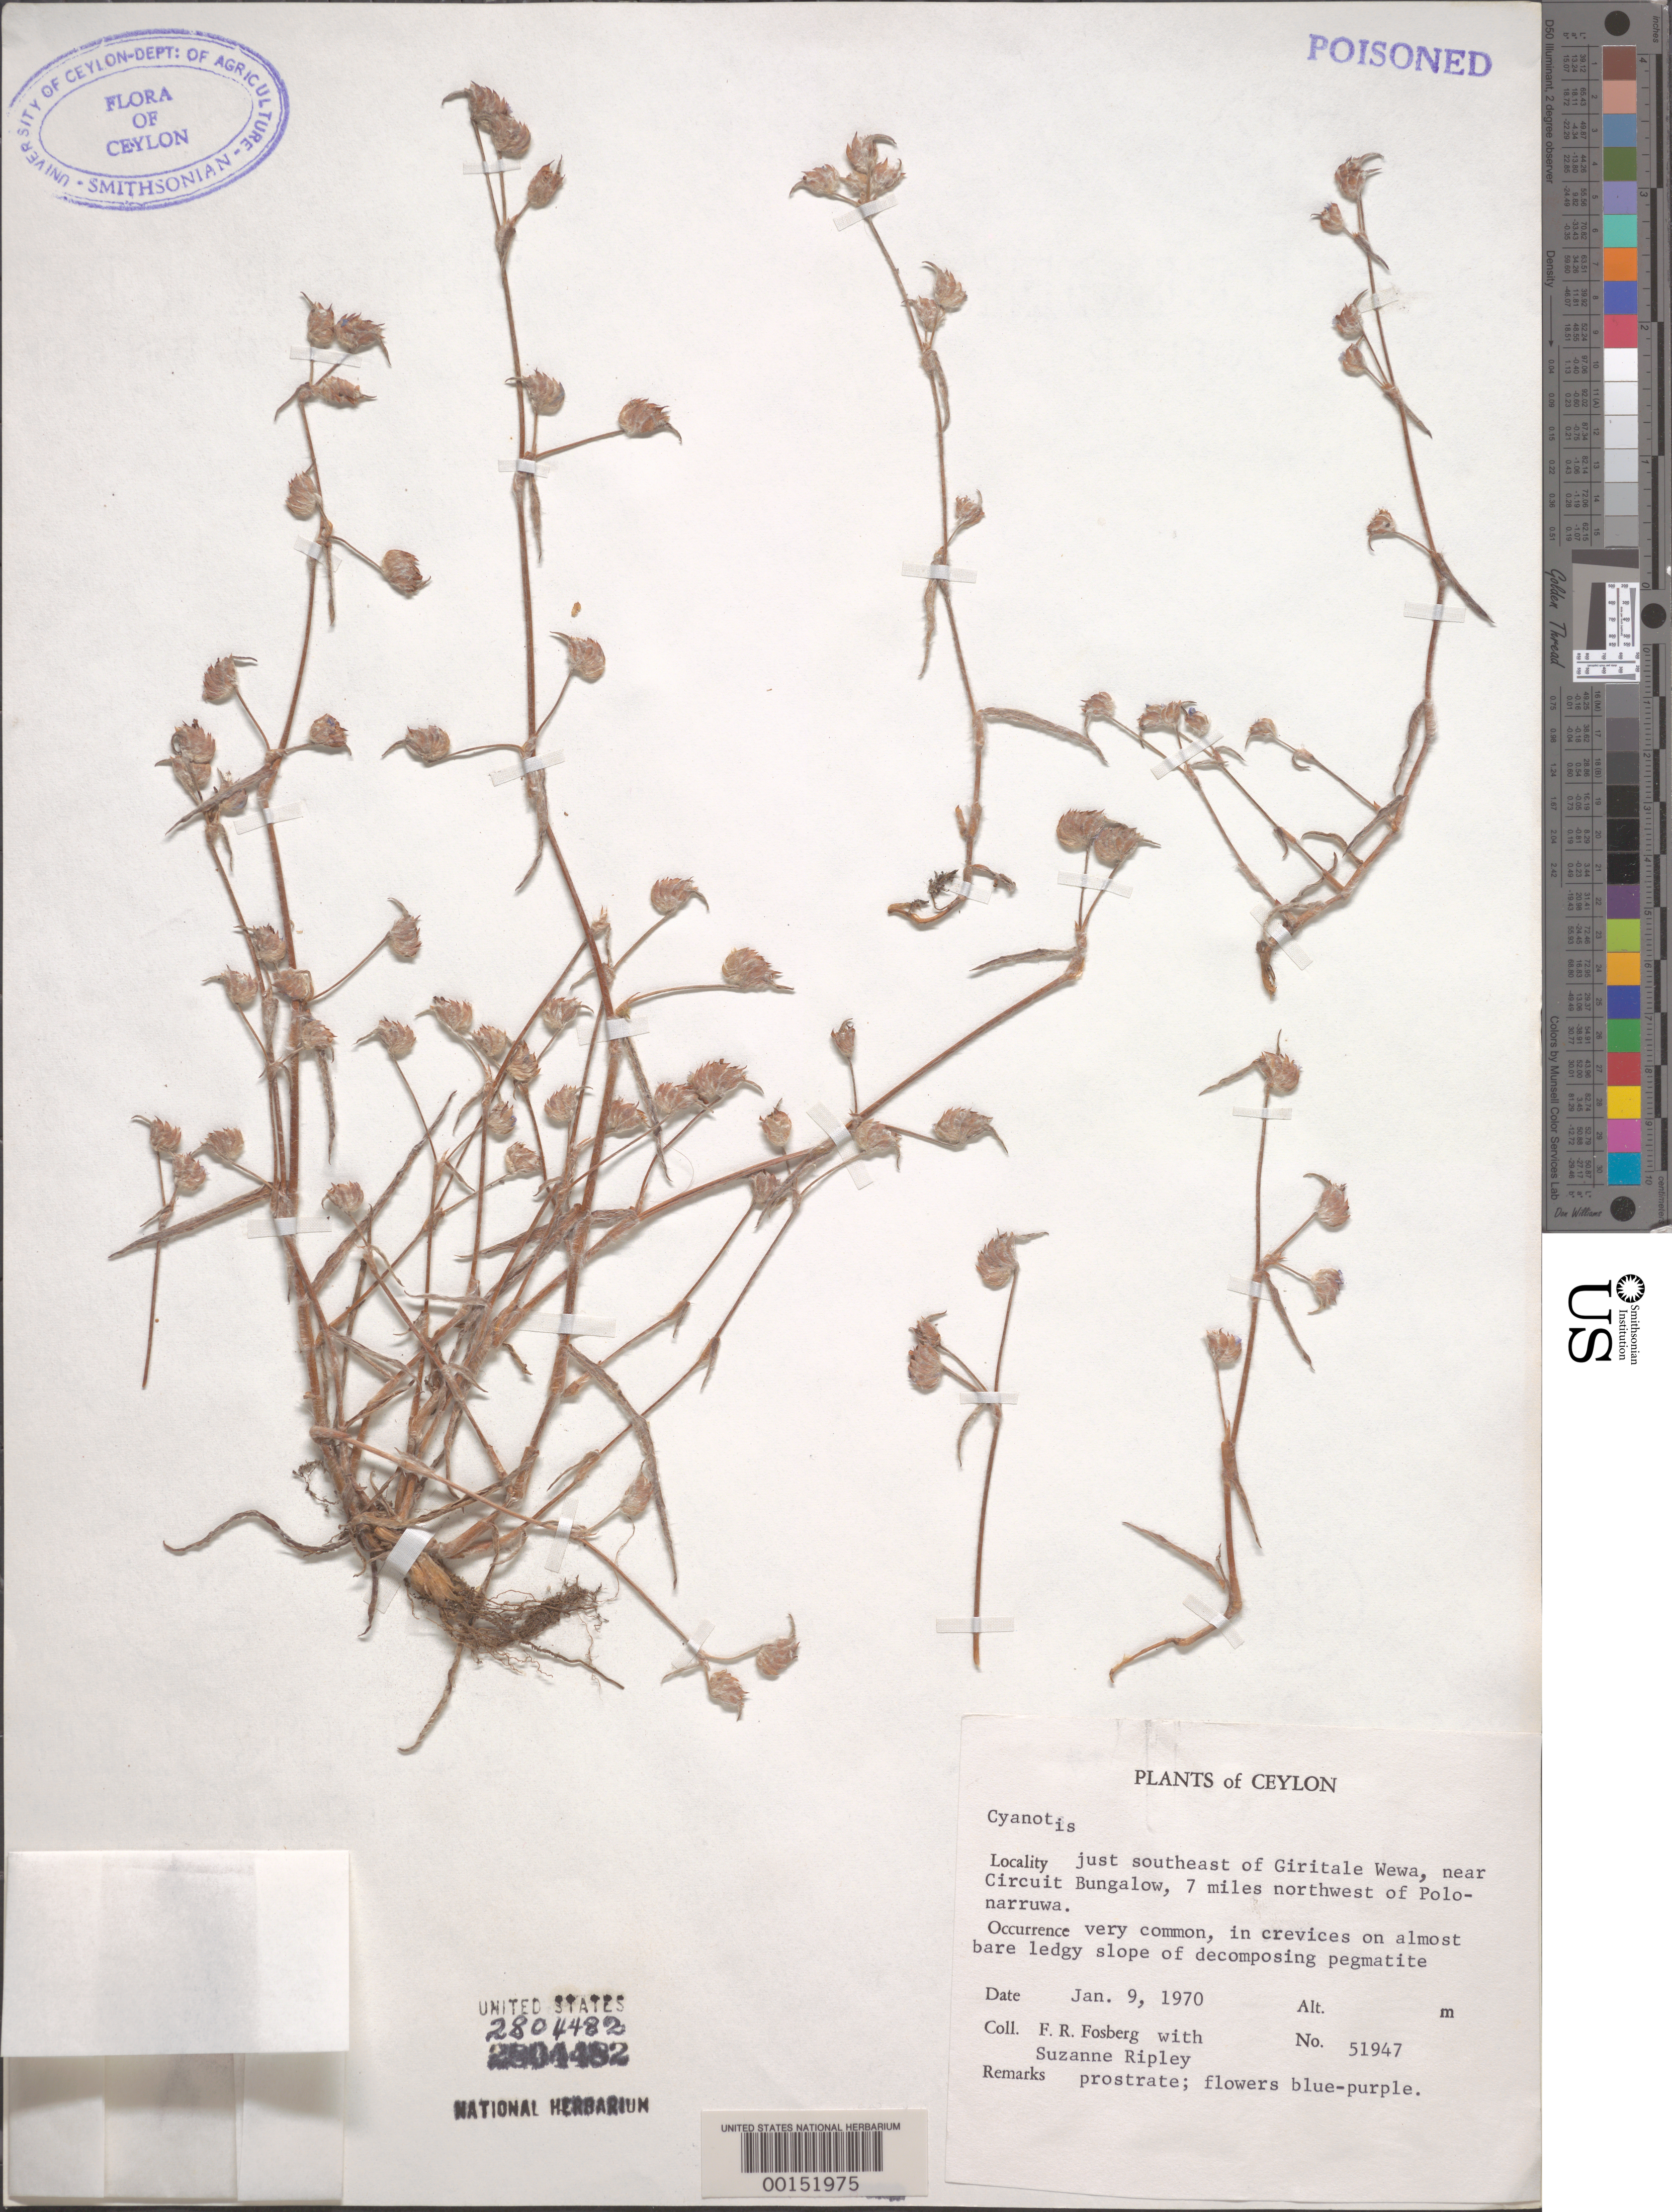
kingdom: Plantae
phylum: Tracheophyta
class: Liliopsida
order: Commelinales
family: Commelinaceae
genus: Cyanotis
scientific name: Cyanotis thwaitesii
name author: Hassk.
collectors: F. R. Fosberg & S. Ripley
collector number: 51947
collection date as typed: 09 Jan 1970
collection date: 1970-01-09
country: Sri Lanka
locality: Giritale wewa, nw of polonarruwa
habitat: Slope with decomposing pegmatite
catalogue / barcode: US 2804482